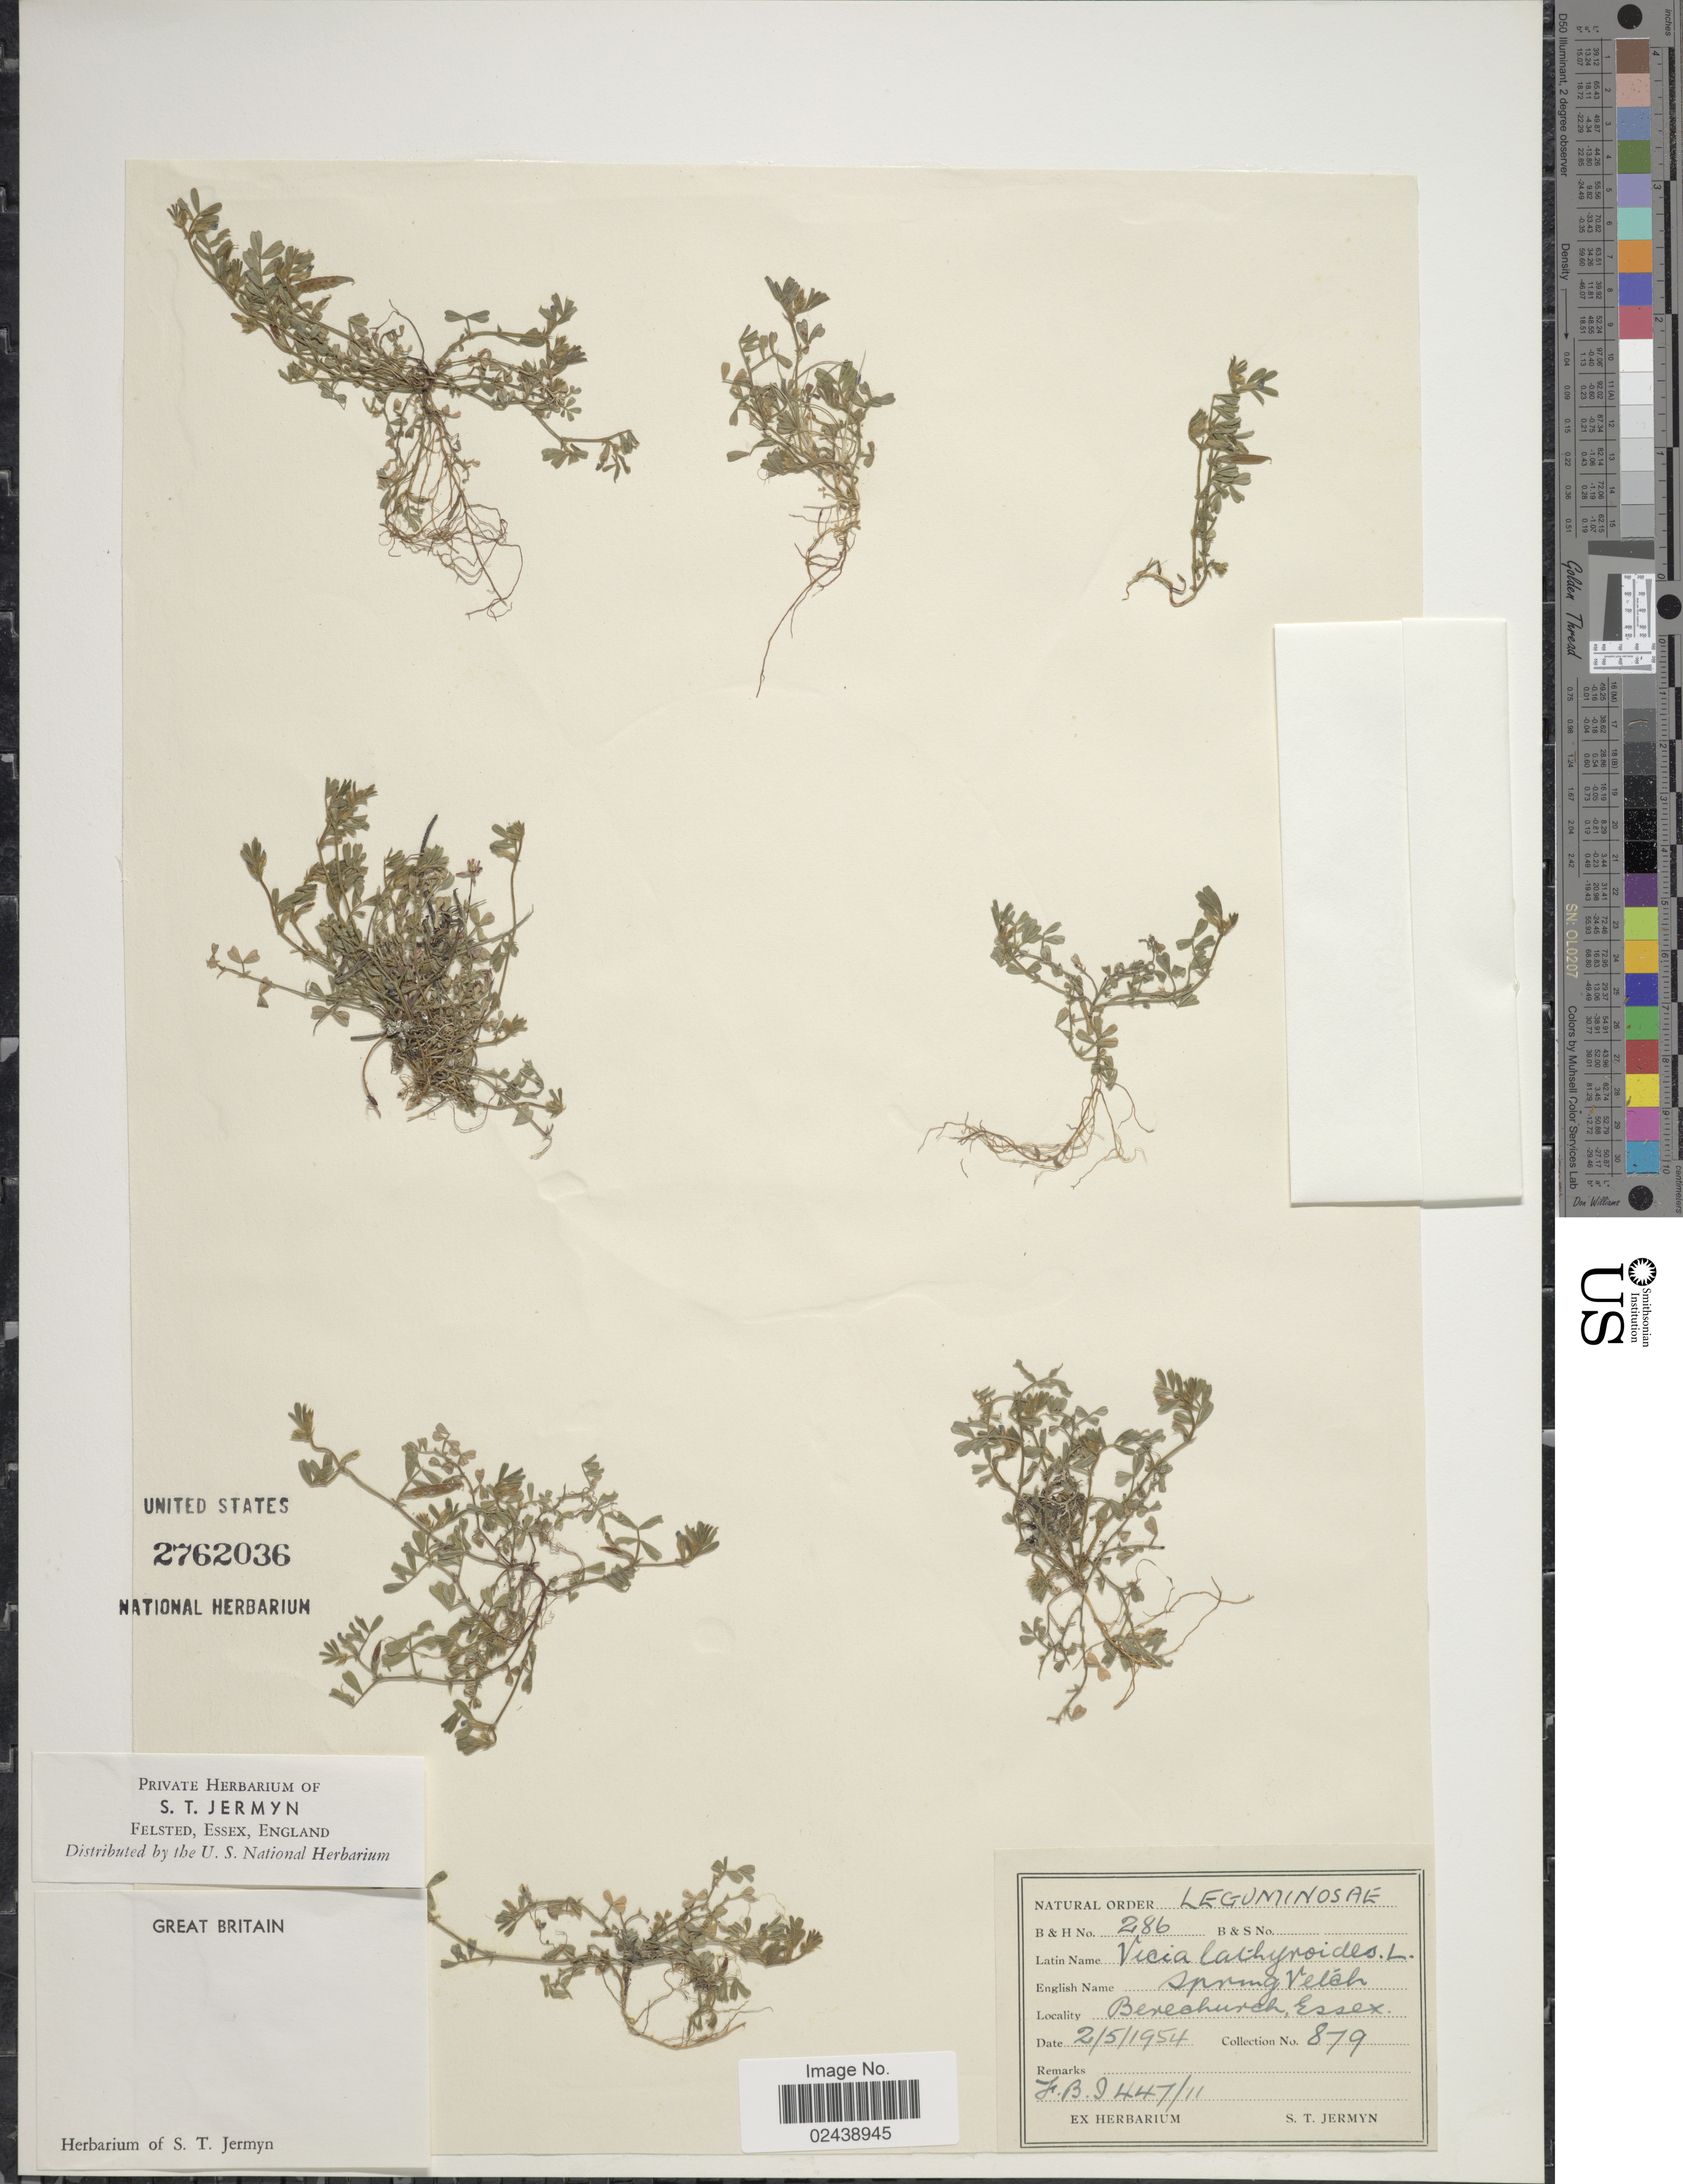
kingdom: Plantae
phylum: Tracheophyta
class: Magnoliopsida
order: Fabales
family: Fabaceae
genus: Vicia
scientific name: Vicia lathyroides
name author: L.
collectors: S. Jermyn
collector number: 879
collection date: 1954-05-02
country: United Kingdom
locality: Great Britain, Berechurch, Essex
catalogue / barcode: US 2762036